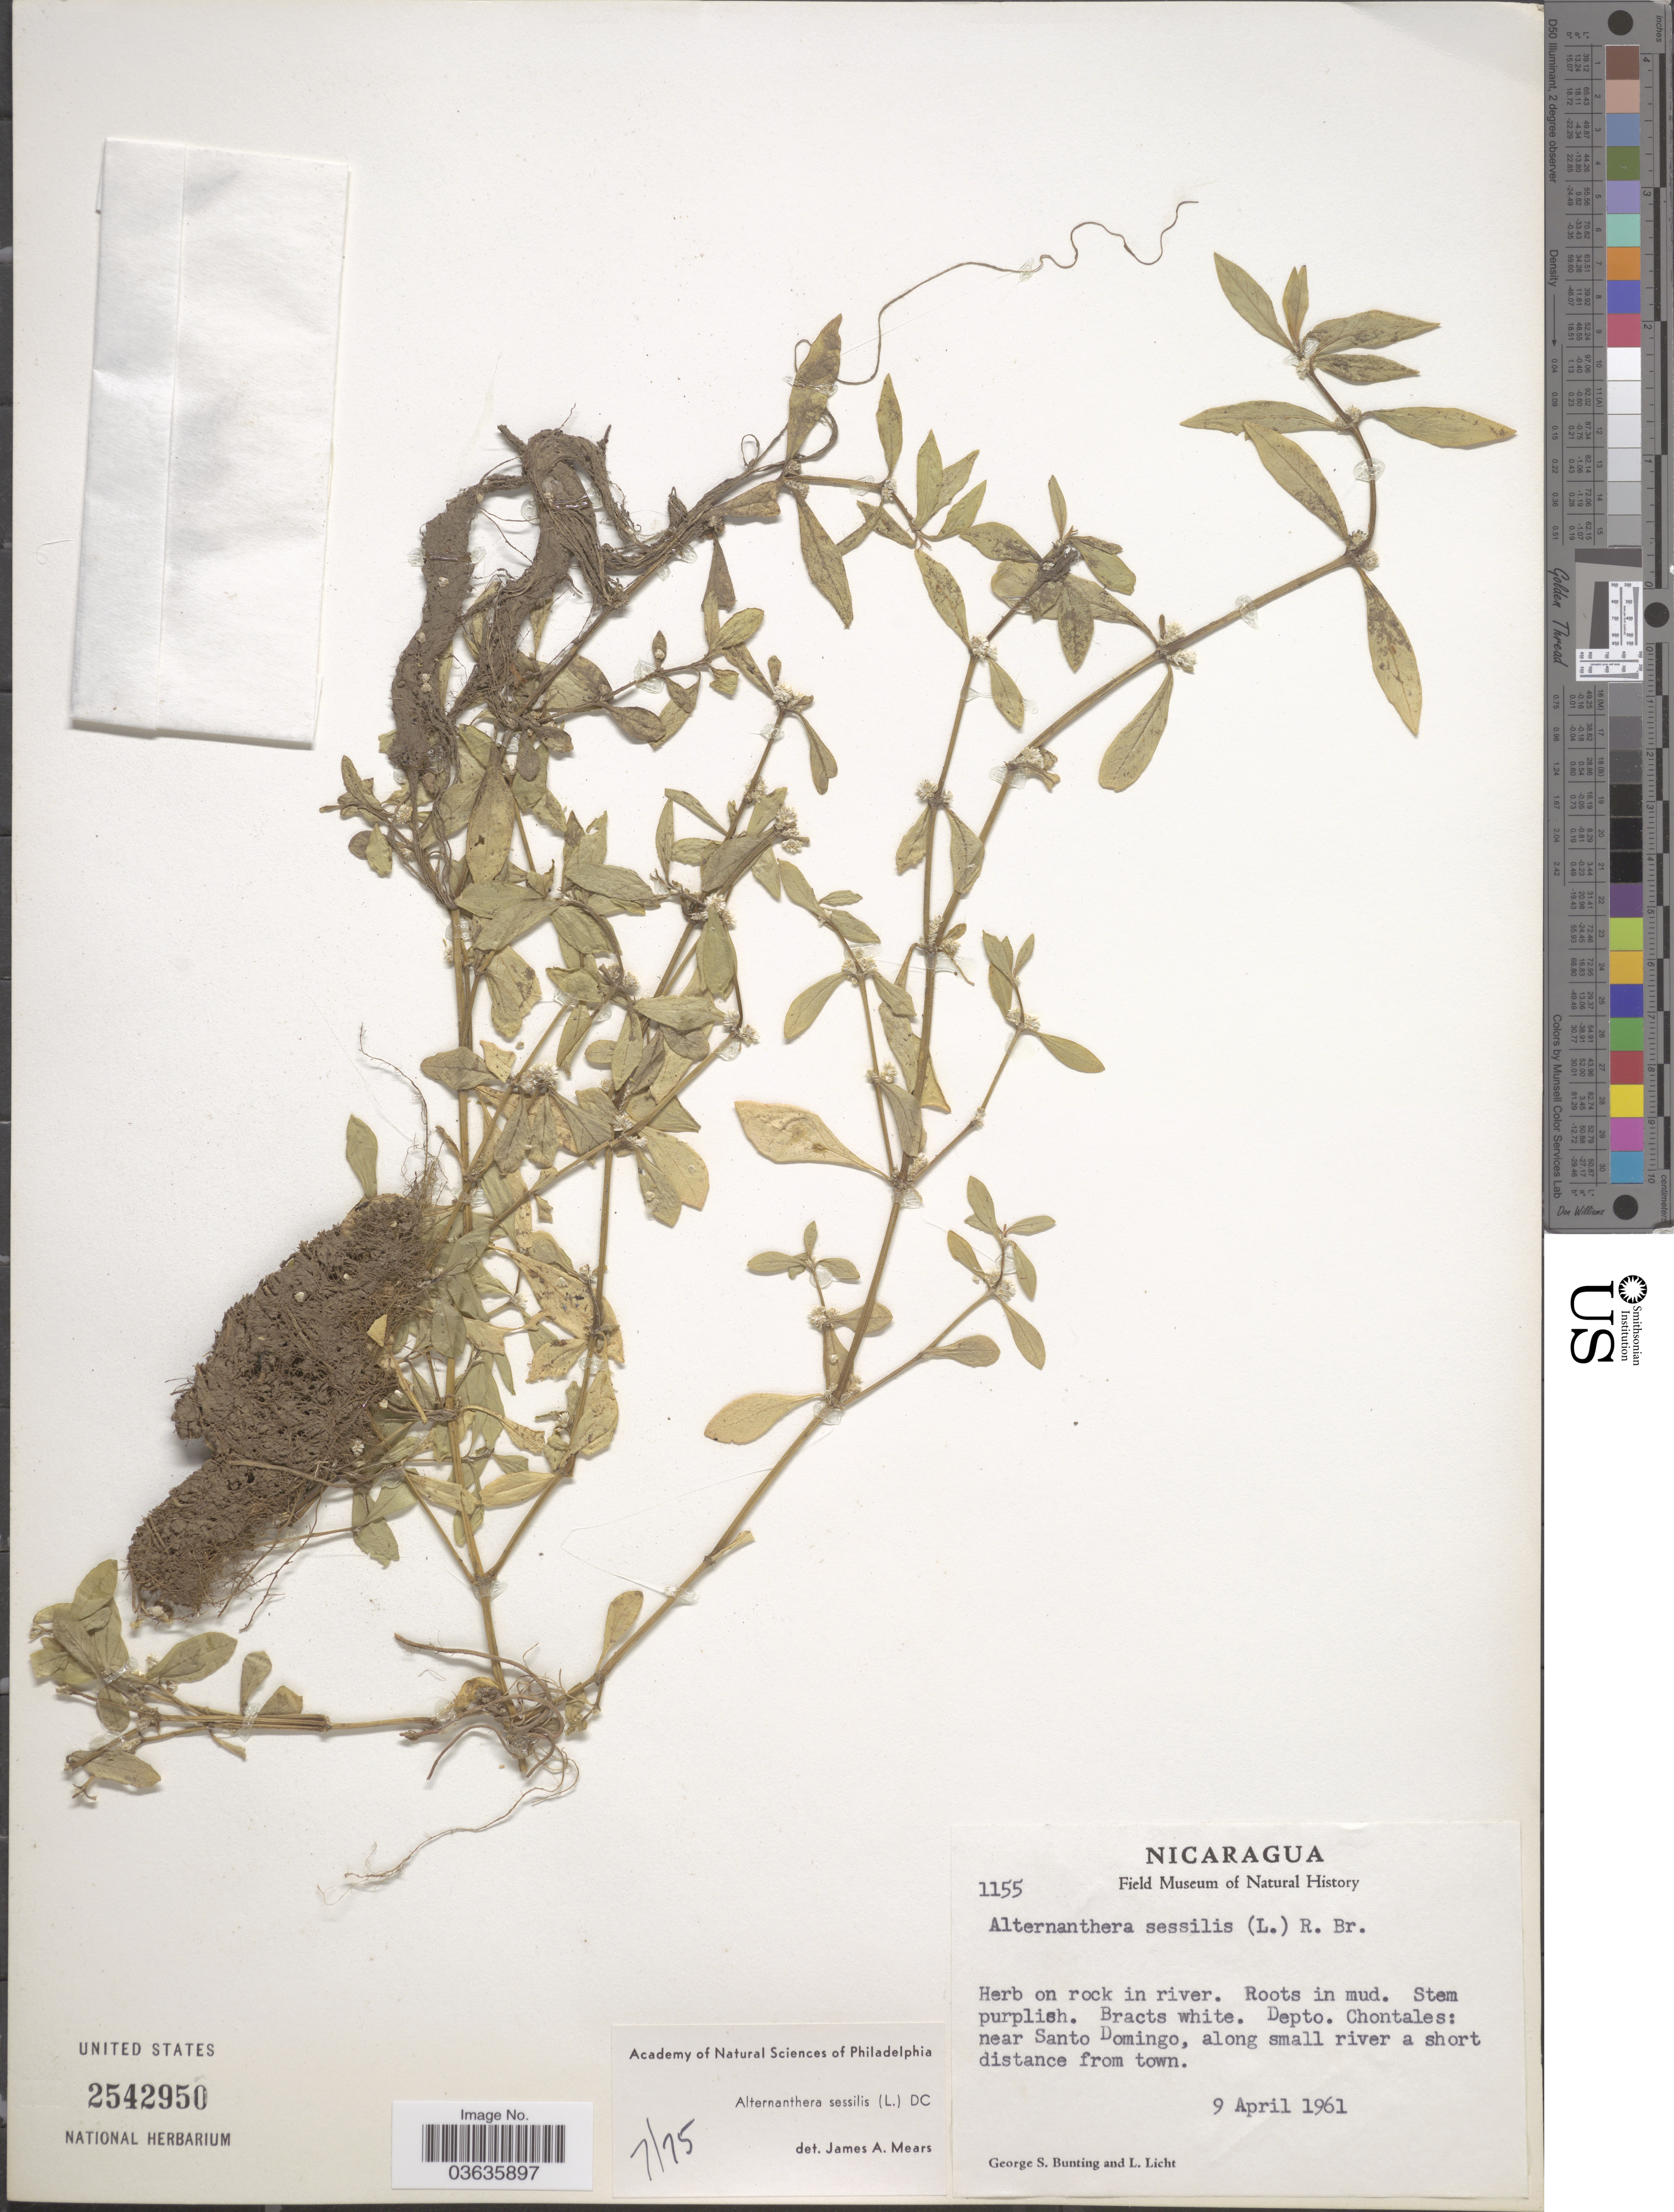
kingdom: Plantae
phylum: Tracheophyta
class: Magnoliopsida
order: Caryophyllales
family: Amaranthaceae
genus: Alternanthera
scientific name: Alternanthera sessilis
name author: (L.) DC.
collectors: G. S. Bunting & L. Licht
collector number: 1155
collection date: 1961-04-09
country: Nicaragua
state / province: Chontales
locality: Depto. Chontales: near Santo Domingo, along small river a short distance from town.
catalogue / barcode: US 2542950